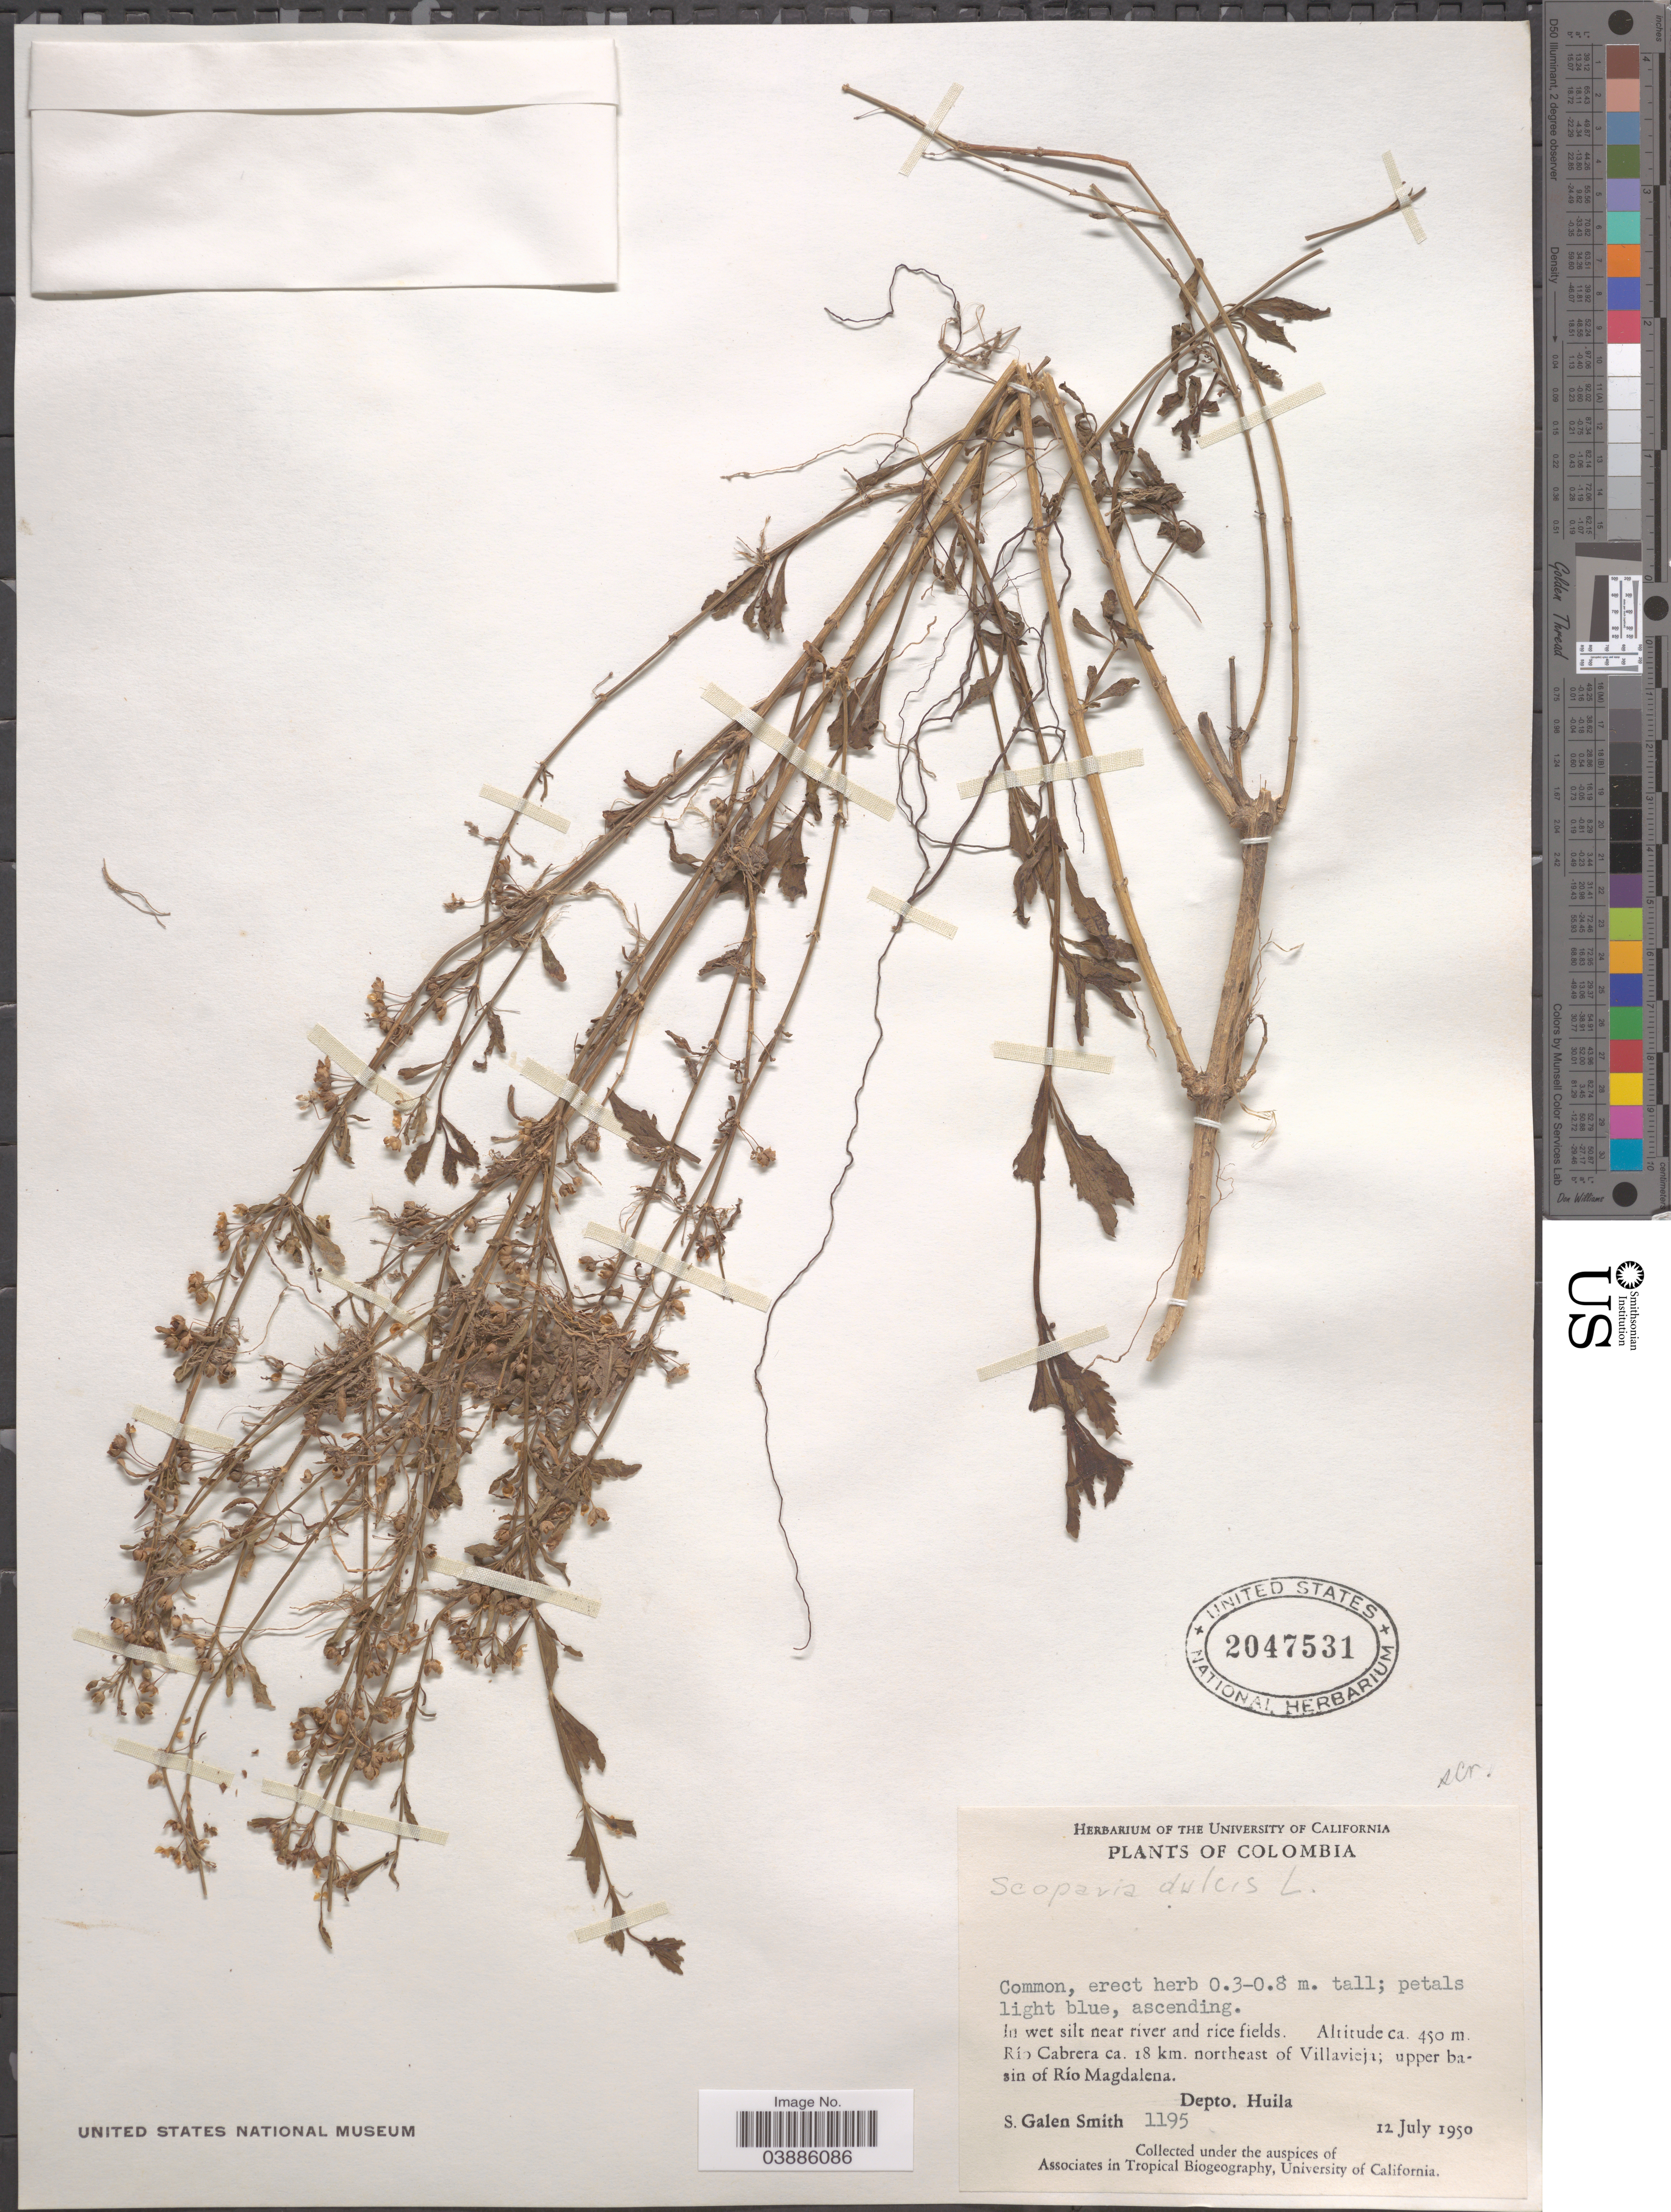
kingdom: Plantae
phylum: Tracheophyta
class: Magnoliopsida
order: Lamiales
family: Plantaginaceae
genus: Scoparia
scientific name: Scoparia dulcis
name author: L.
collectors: S. G. Smith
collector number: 1195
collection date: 1950-07-12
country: Colombia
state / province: Huila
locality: Río Cabrera ca. 18 km. northeast of Villavieja; upper basin of Río Magdalena. Depto. Huila.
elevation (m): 450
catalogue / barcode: US 2047531